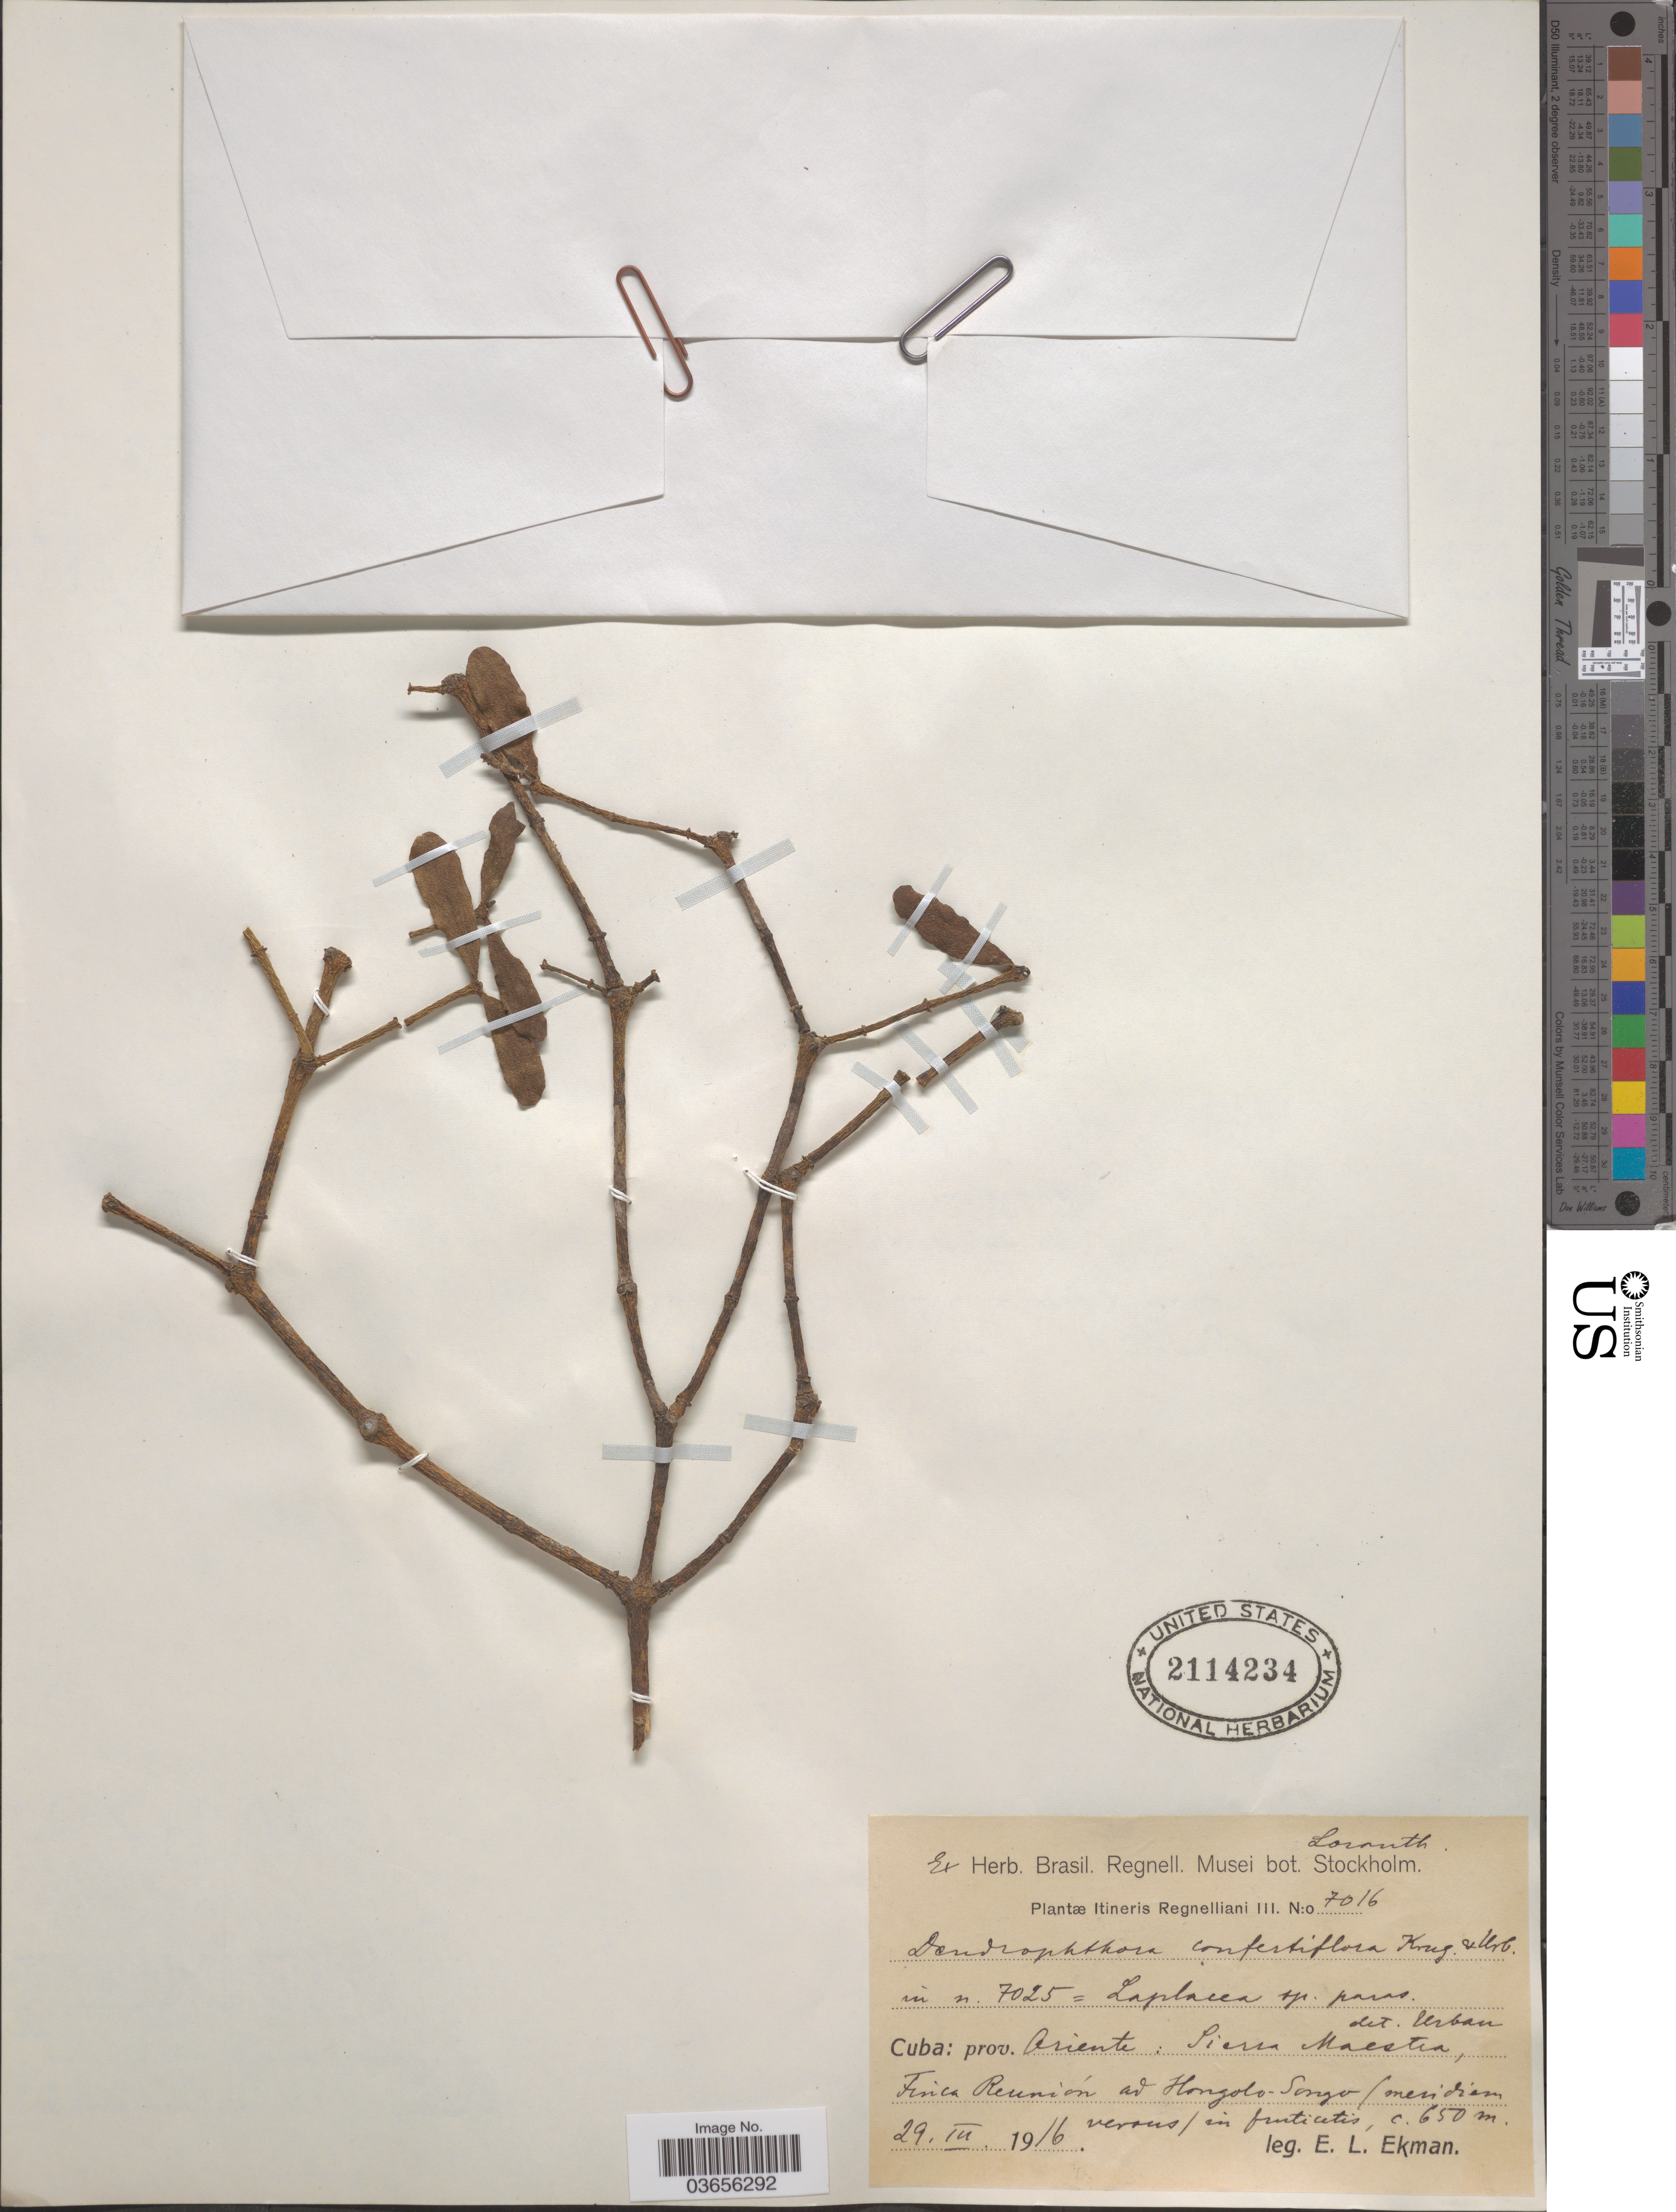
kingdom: Plantae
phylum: Tracheophyta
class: Magnoliopsida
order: Santalales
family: Viscaceae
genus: Dendrophthora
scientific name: Dendrophthora confertiflora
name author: Krug & Urb.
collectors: E. L. Ekman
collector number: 7016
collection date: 1916-09-29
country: Cuba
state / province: Oriente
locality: Sierra Maestra, Finca Reunión ad Hongolo-Songo/meridiam.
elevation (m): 650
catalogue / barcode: US 2114234